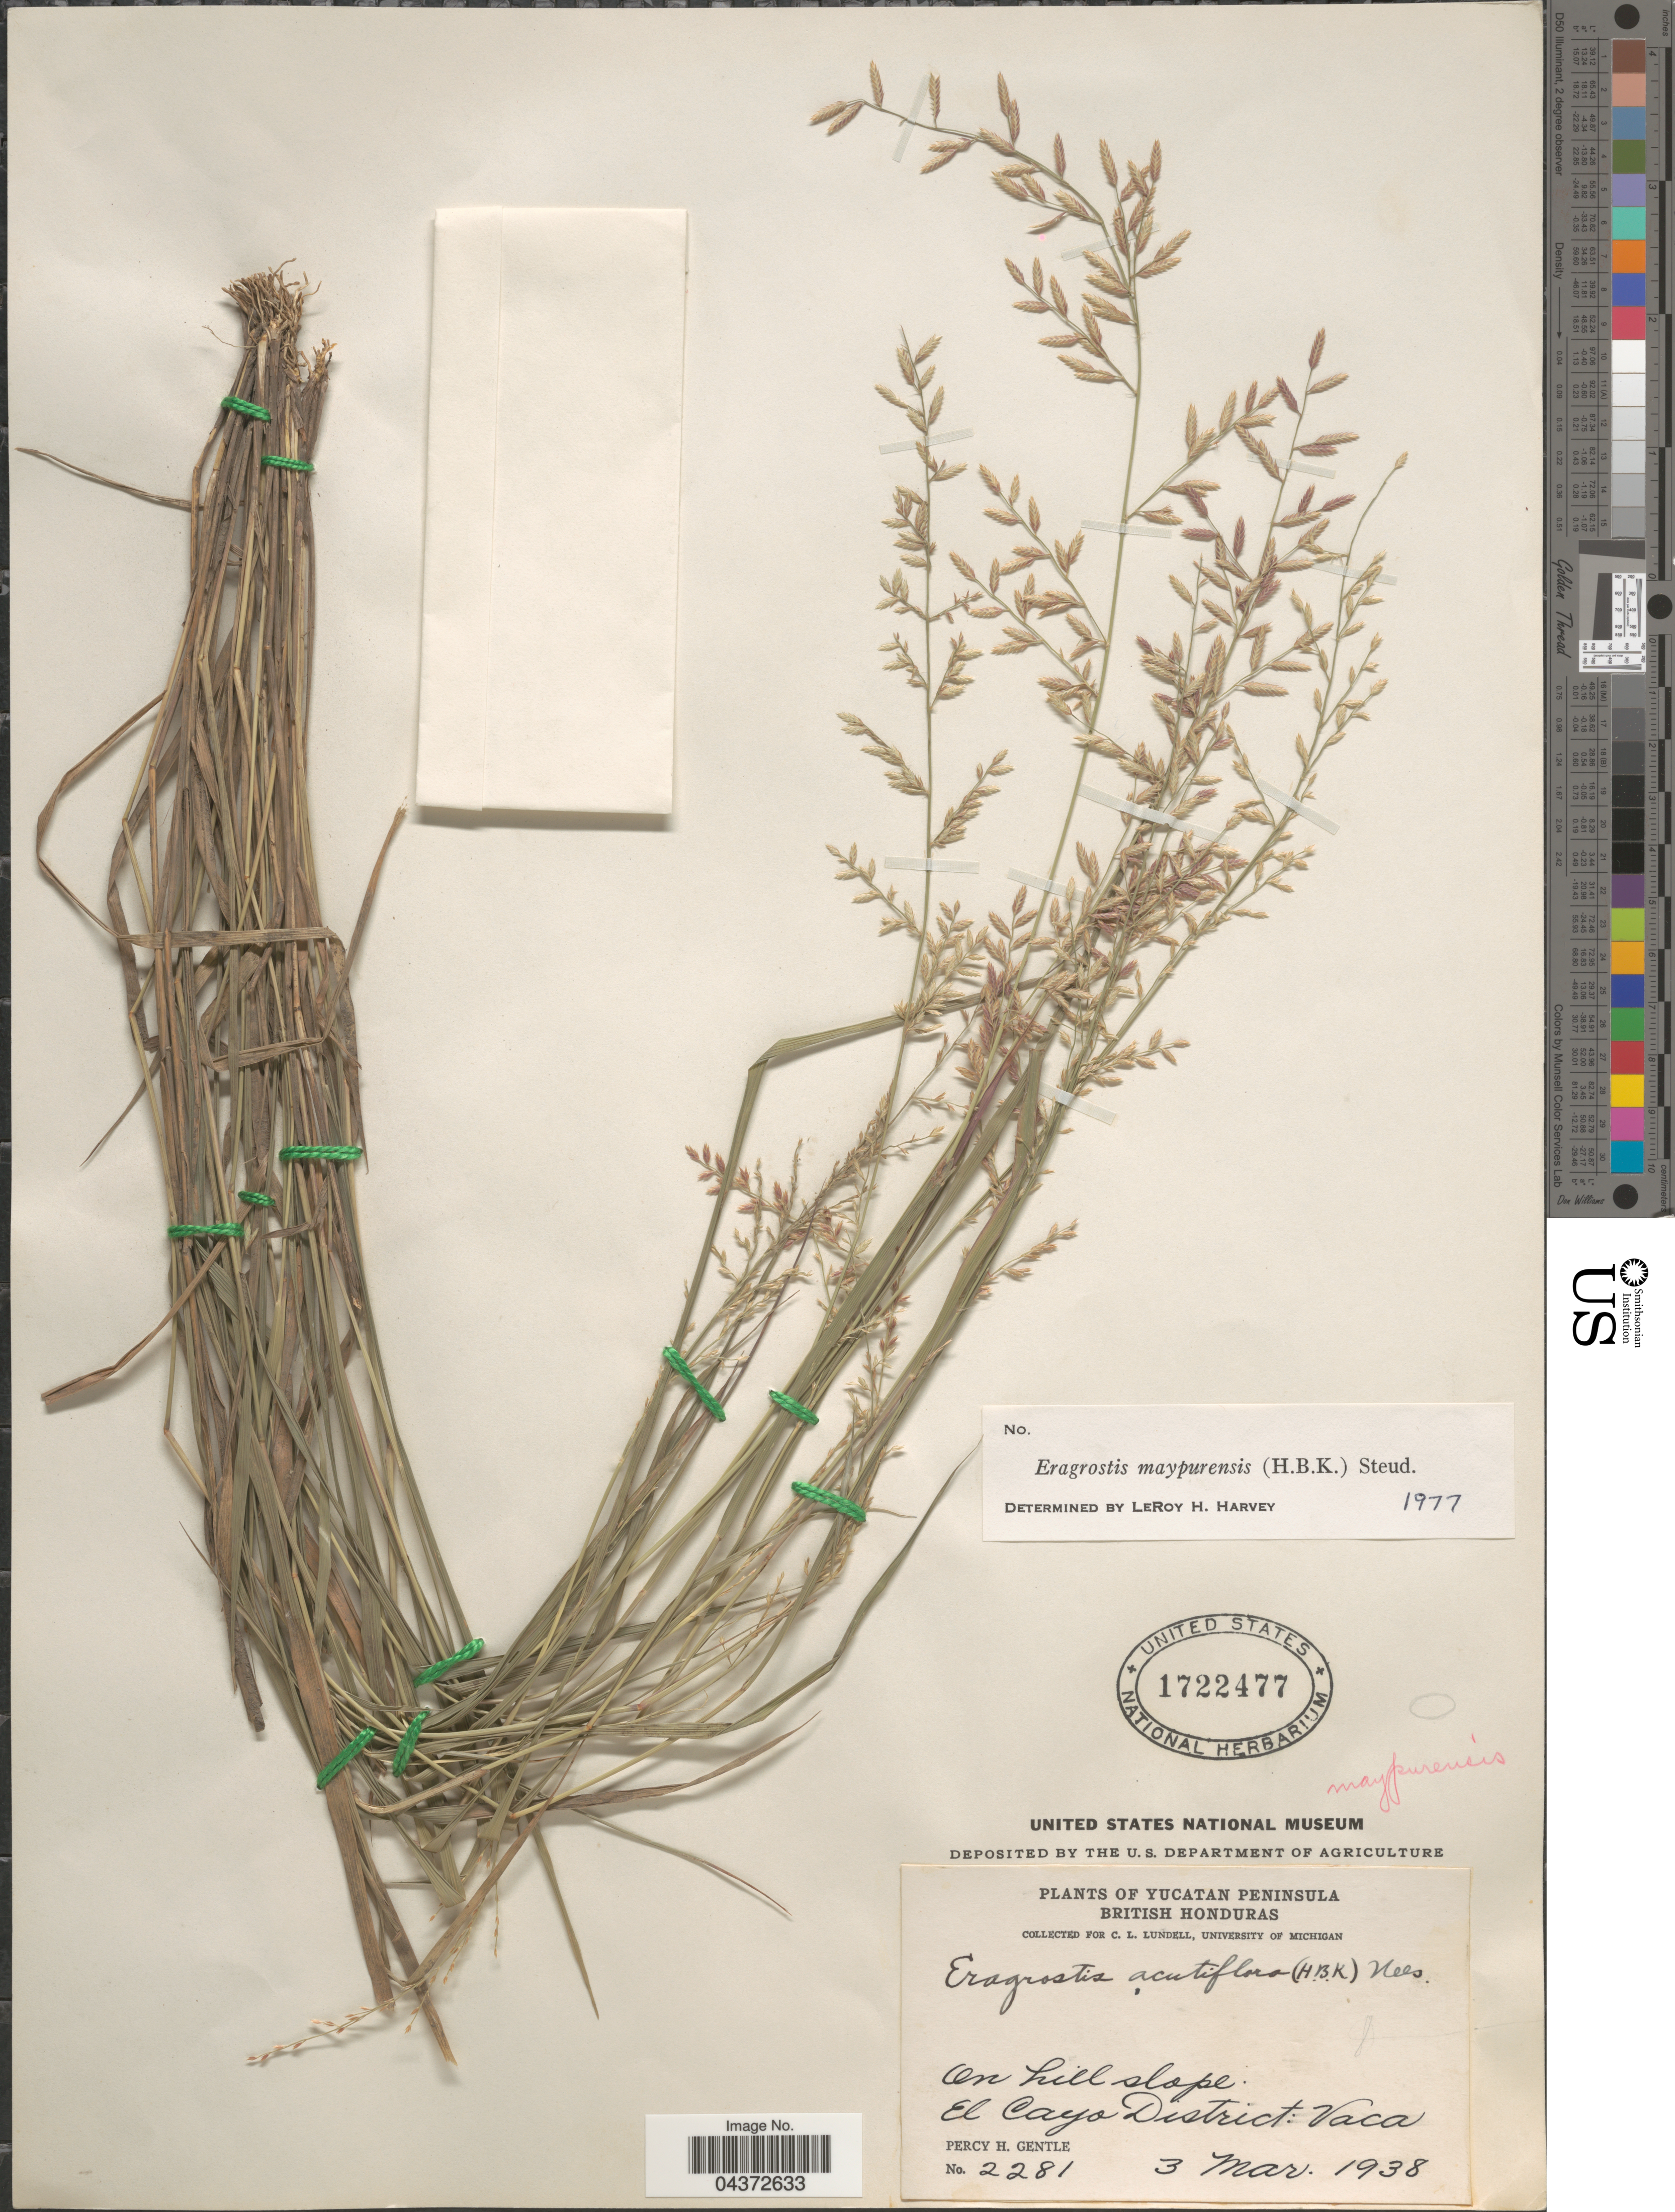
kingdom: Plantae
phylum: Tracheophyta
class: Liliopsida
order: Poales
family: Poaceae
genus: Eragrostis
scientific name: Eragrostis maypurensis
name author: (Kunth) Steud.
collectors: P. H. Gentle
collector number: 2281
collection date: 1938-03-03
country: Belize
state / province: Cayo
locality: Yucatan Peninsula. British Honduras. On hill slope. El Cayo District: Vaca.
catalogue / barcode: US 1722477